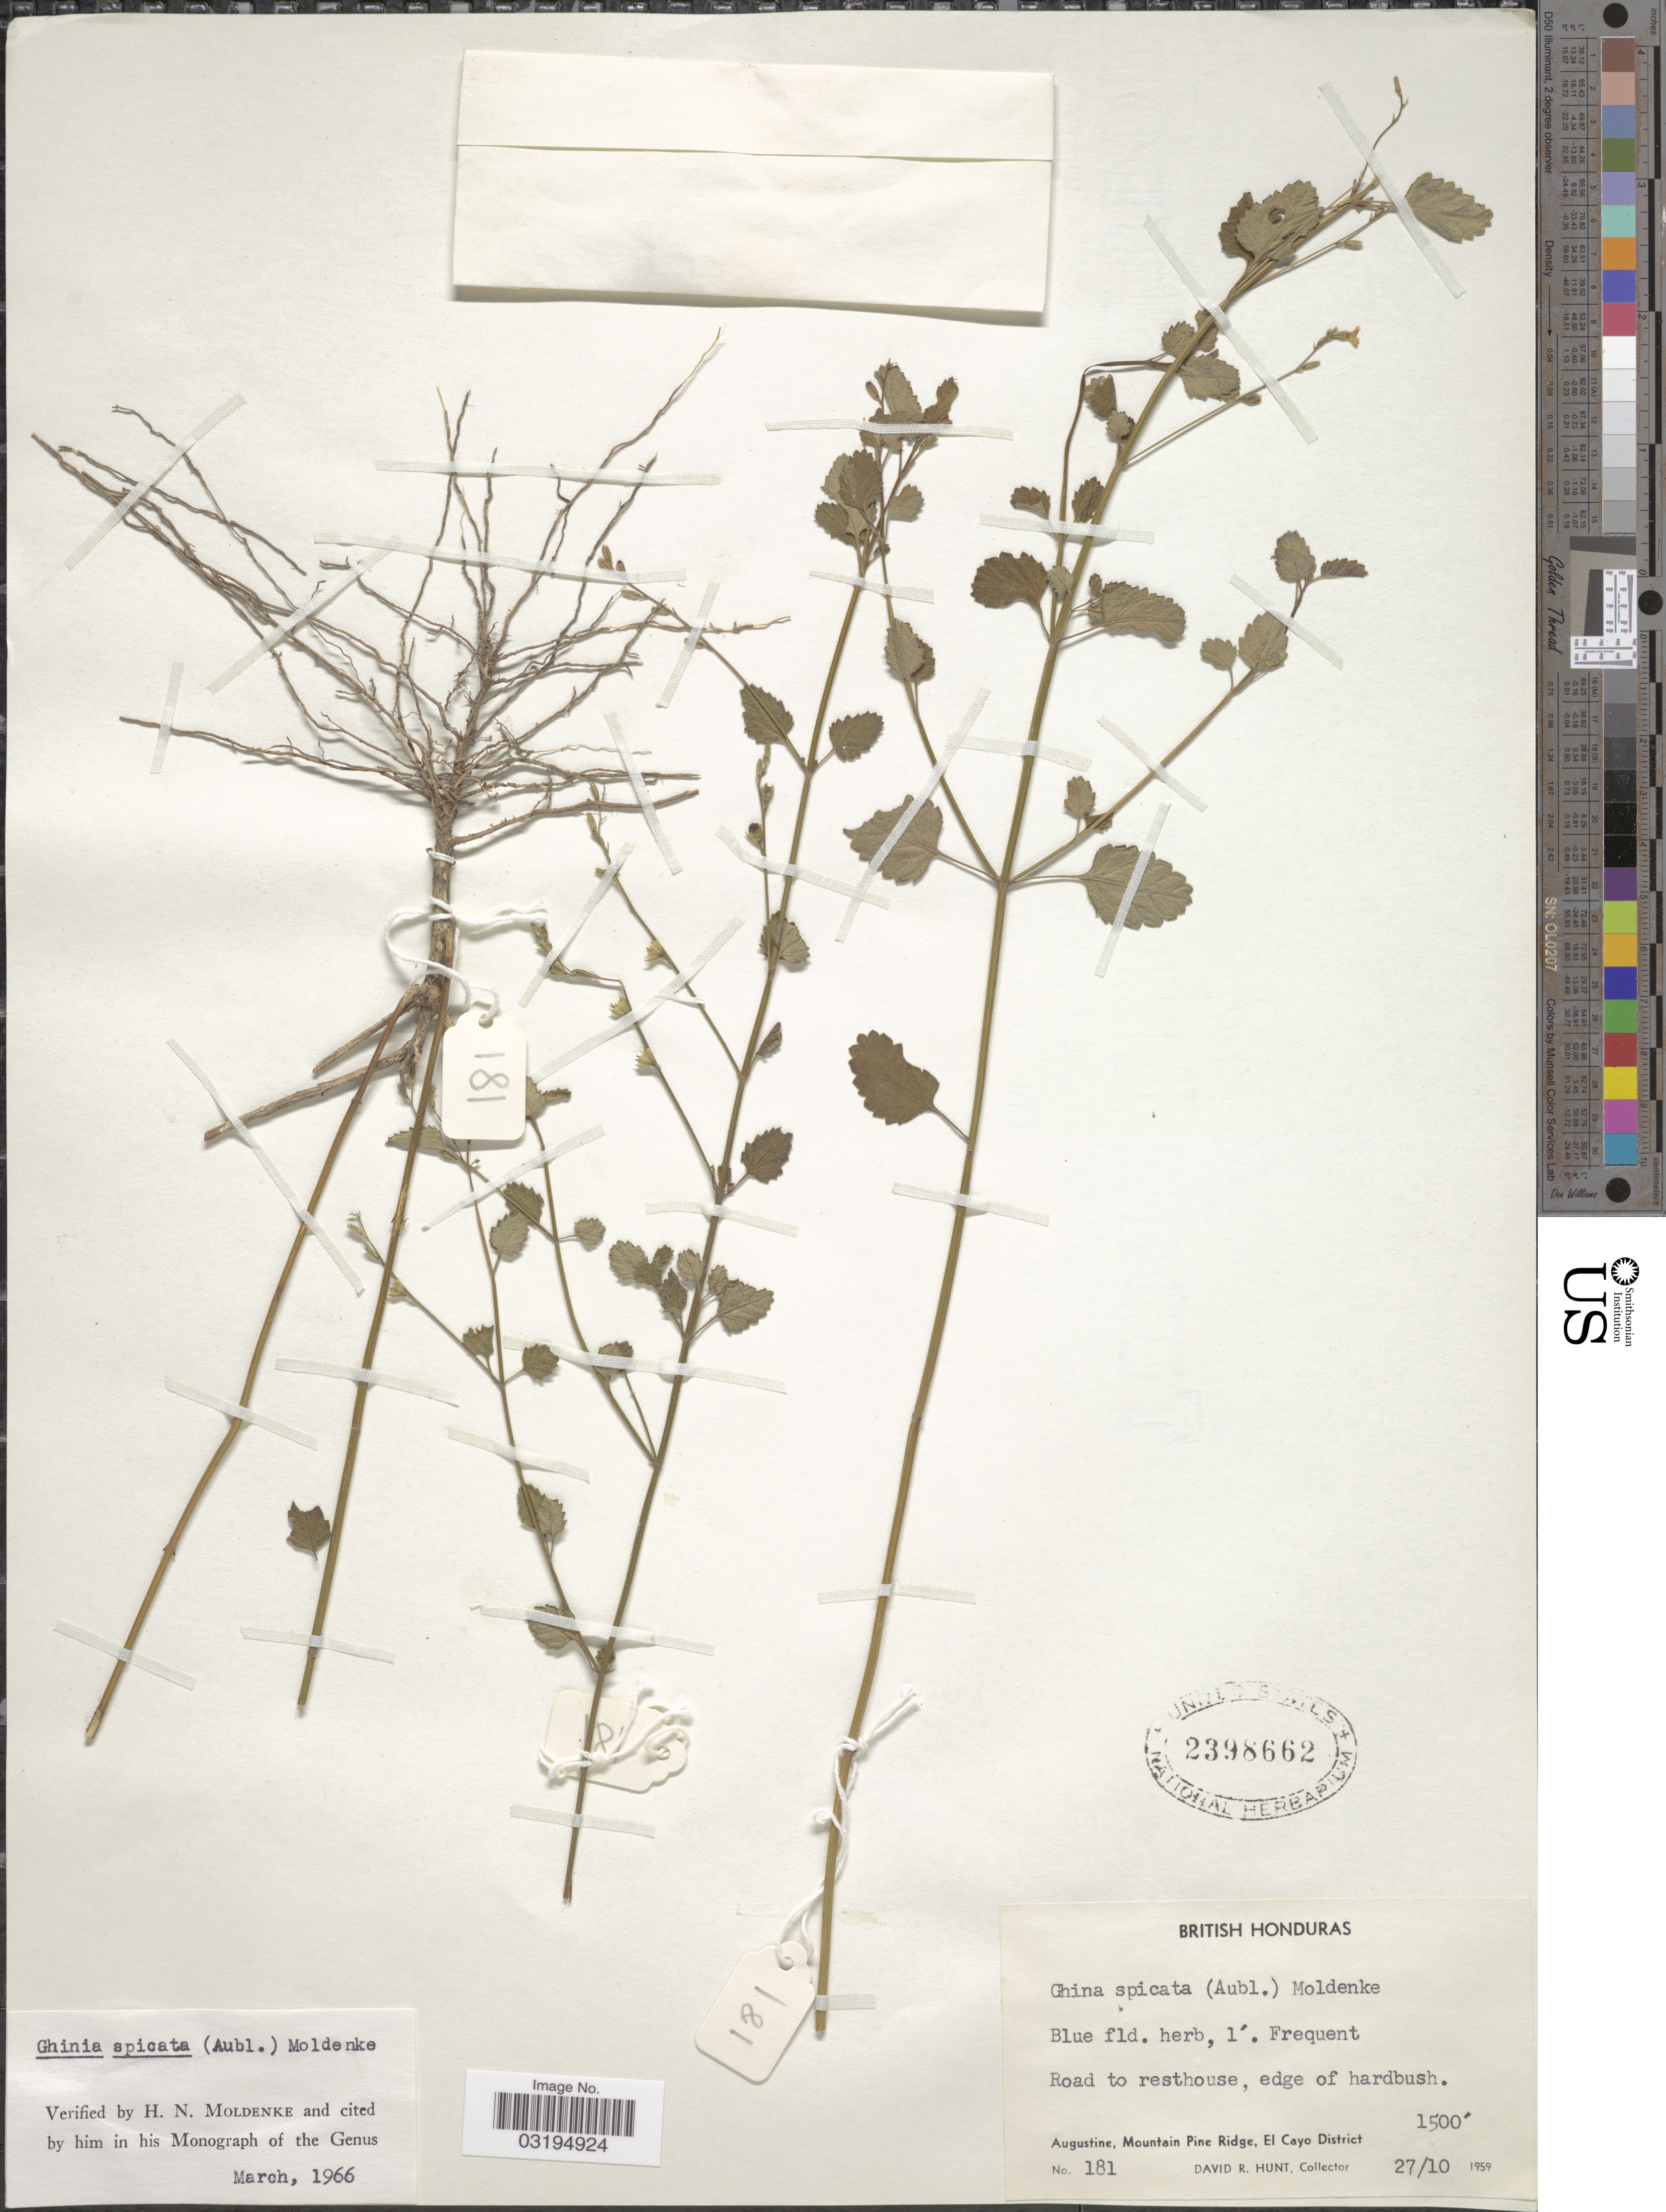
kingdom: Plantae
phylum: Tracheophyta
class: Magnoliopsida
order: Lamiales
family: Verbenaceae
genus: Tamonea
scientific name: Tamonea spicata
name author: Aubl.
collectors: D. Hunt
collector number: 181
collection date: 1959-10-27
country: Belize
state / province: Cayo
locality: British Honduras, Road to resthouse, edge of hardbrush. Augustine, Mountain Pine Ridge, El Cayo District.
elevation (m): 457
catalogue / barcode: US 2398662